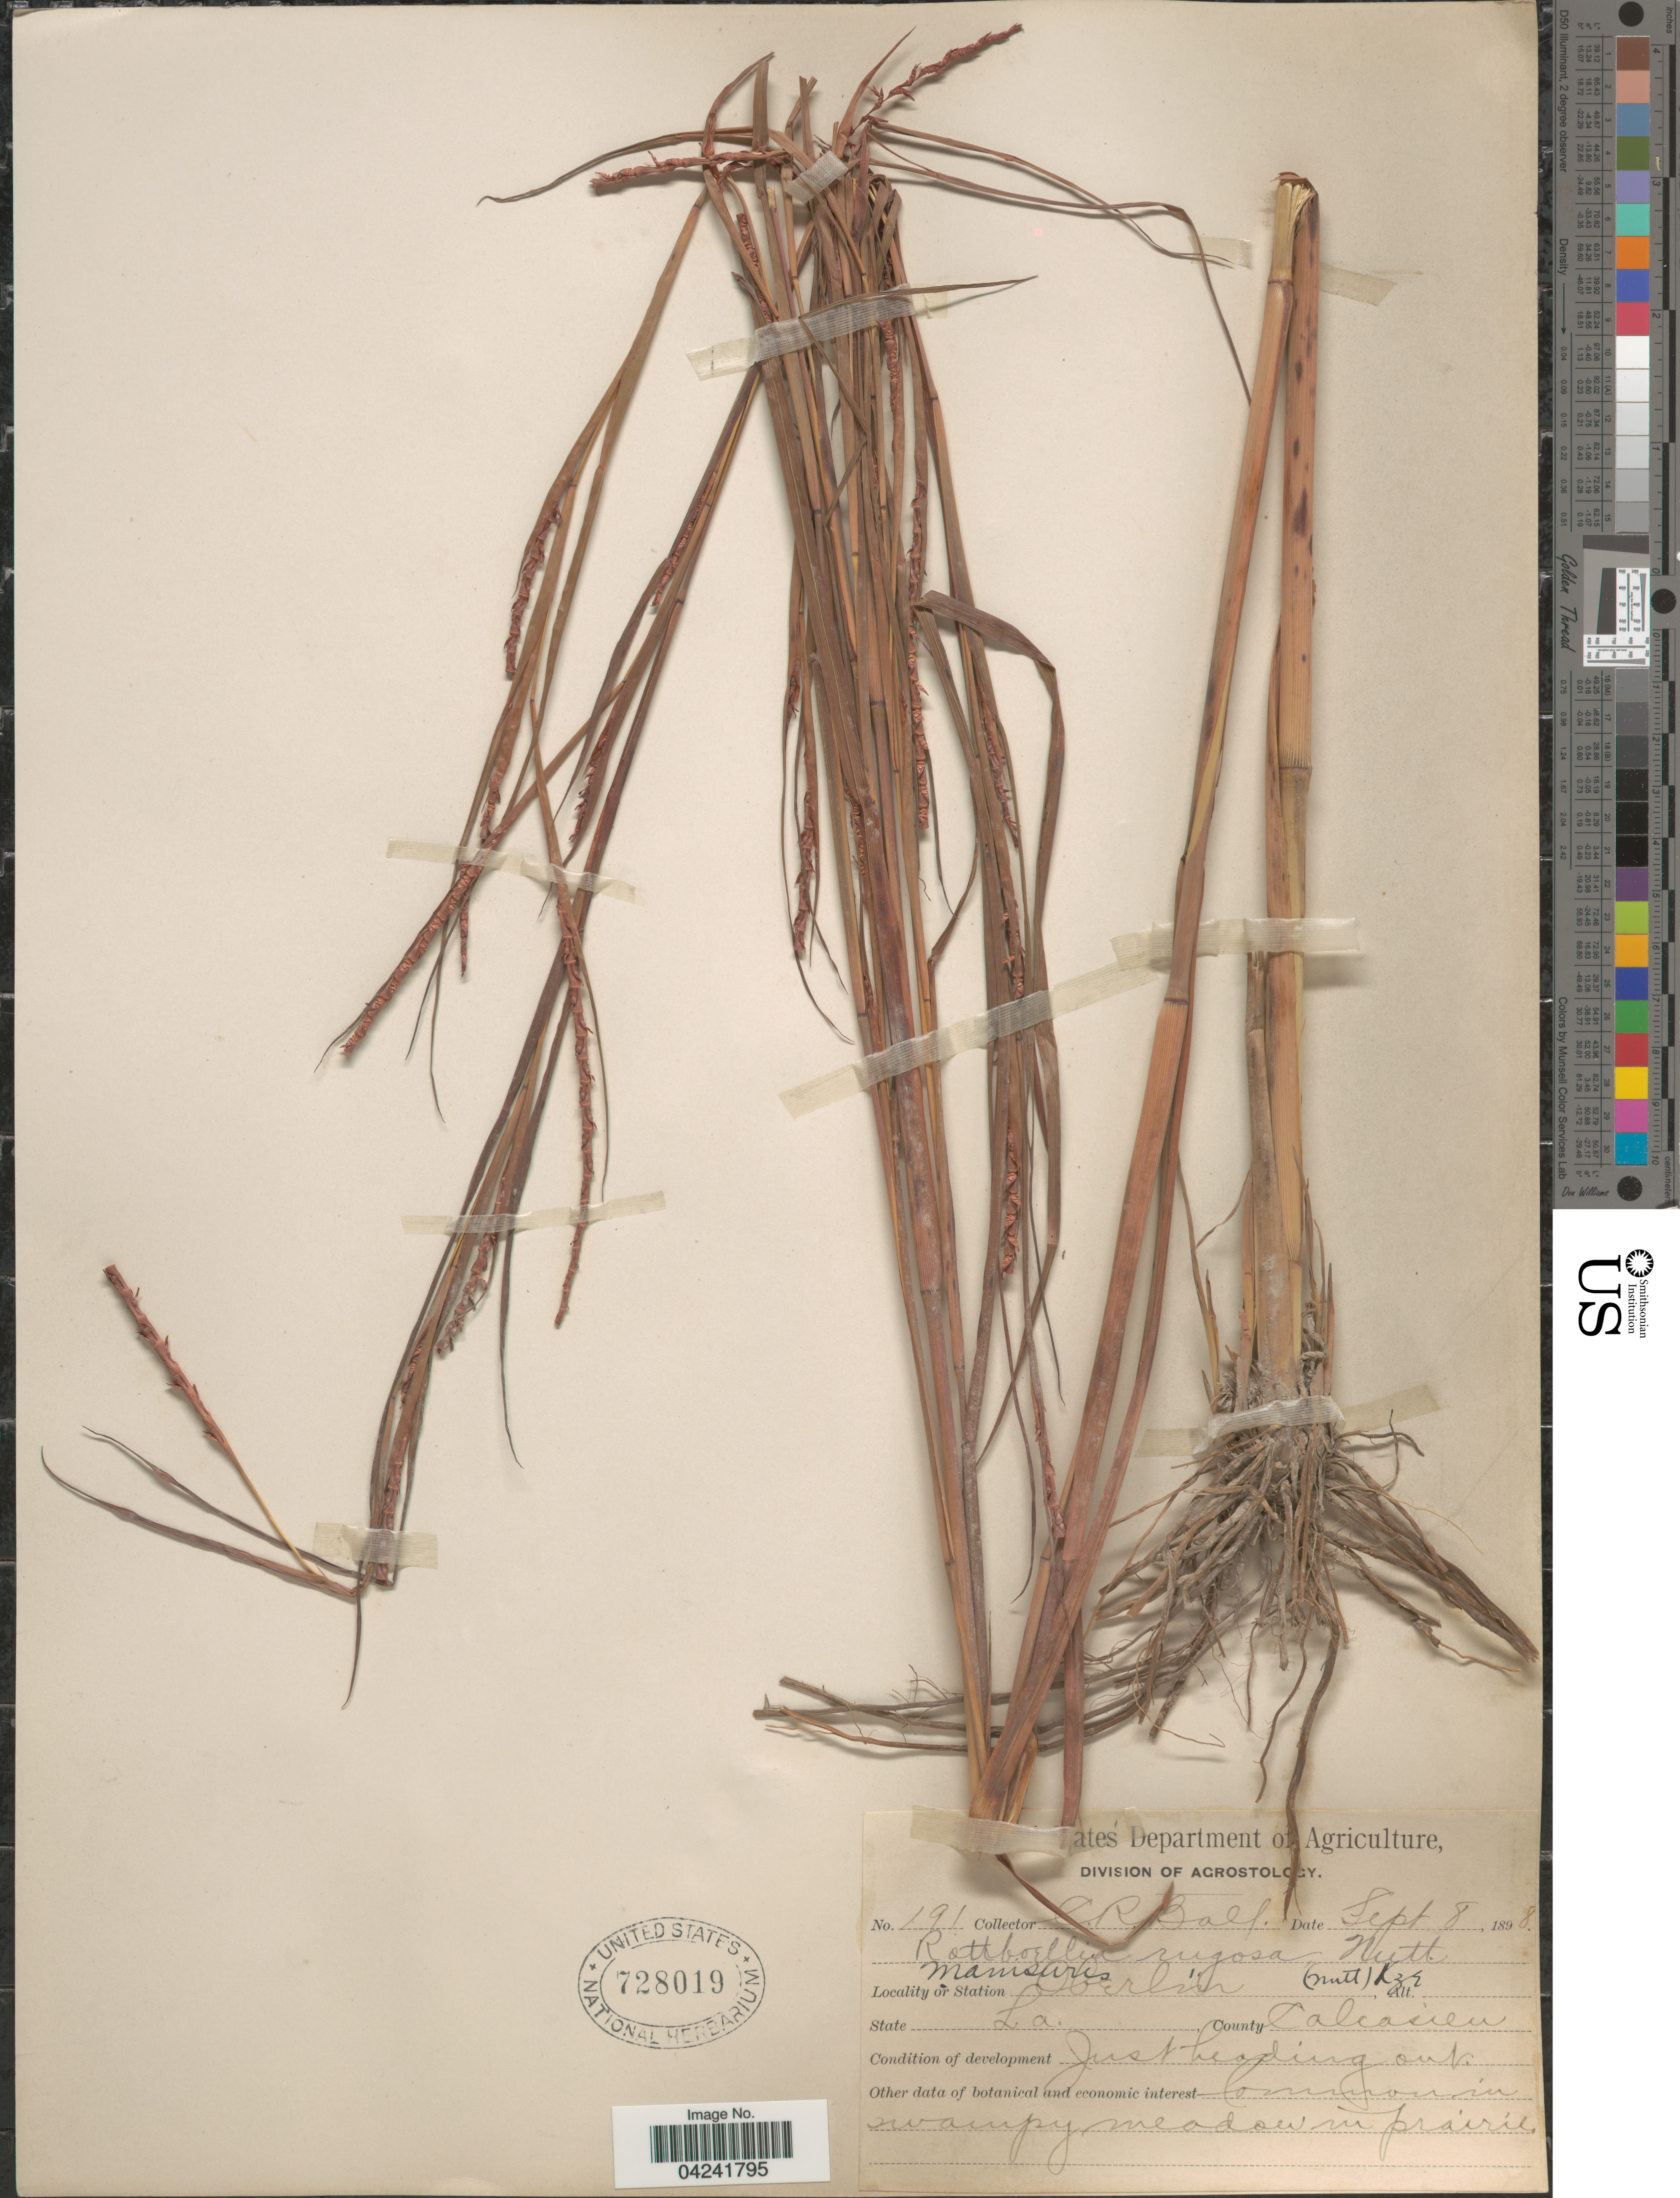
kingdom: Plantae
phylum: Tracheophyta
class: Liliopsida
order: Poales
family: Poaceae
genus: Mnesithea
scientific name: Mnesithea rugosa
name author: (Nutt.) de Koning & Sosef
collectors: C. R. Ball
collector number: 191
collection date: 1898-09-08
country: United States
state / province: Louisiana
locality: Oberlin. County Calcasieu.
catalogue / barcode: US 728019